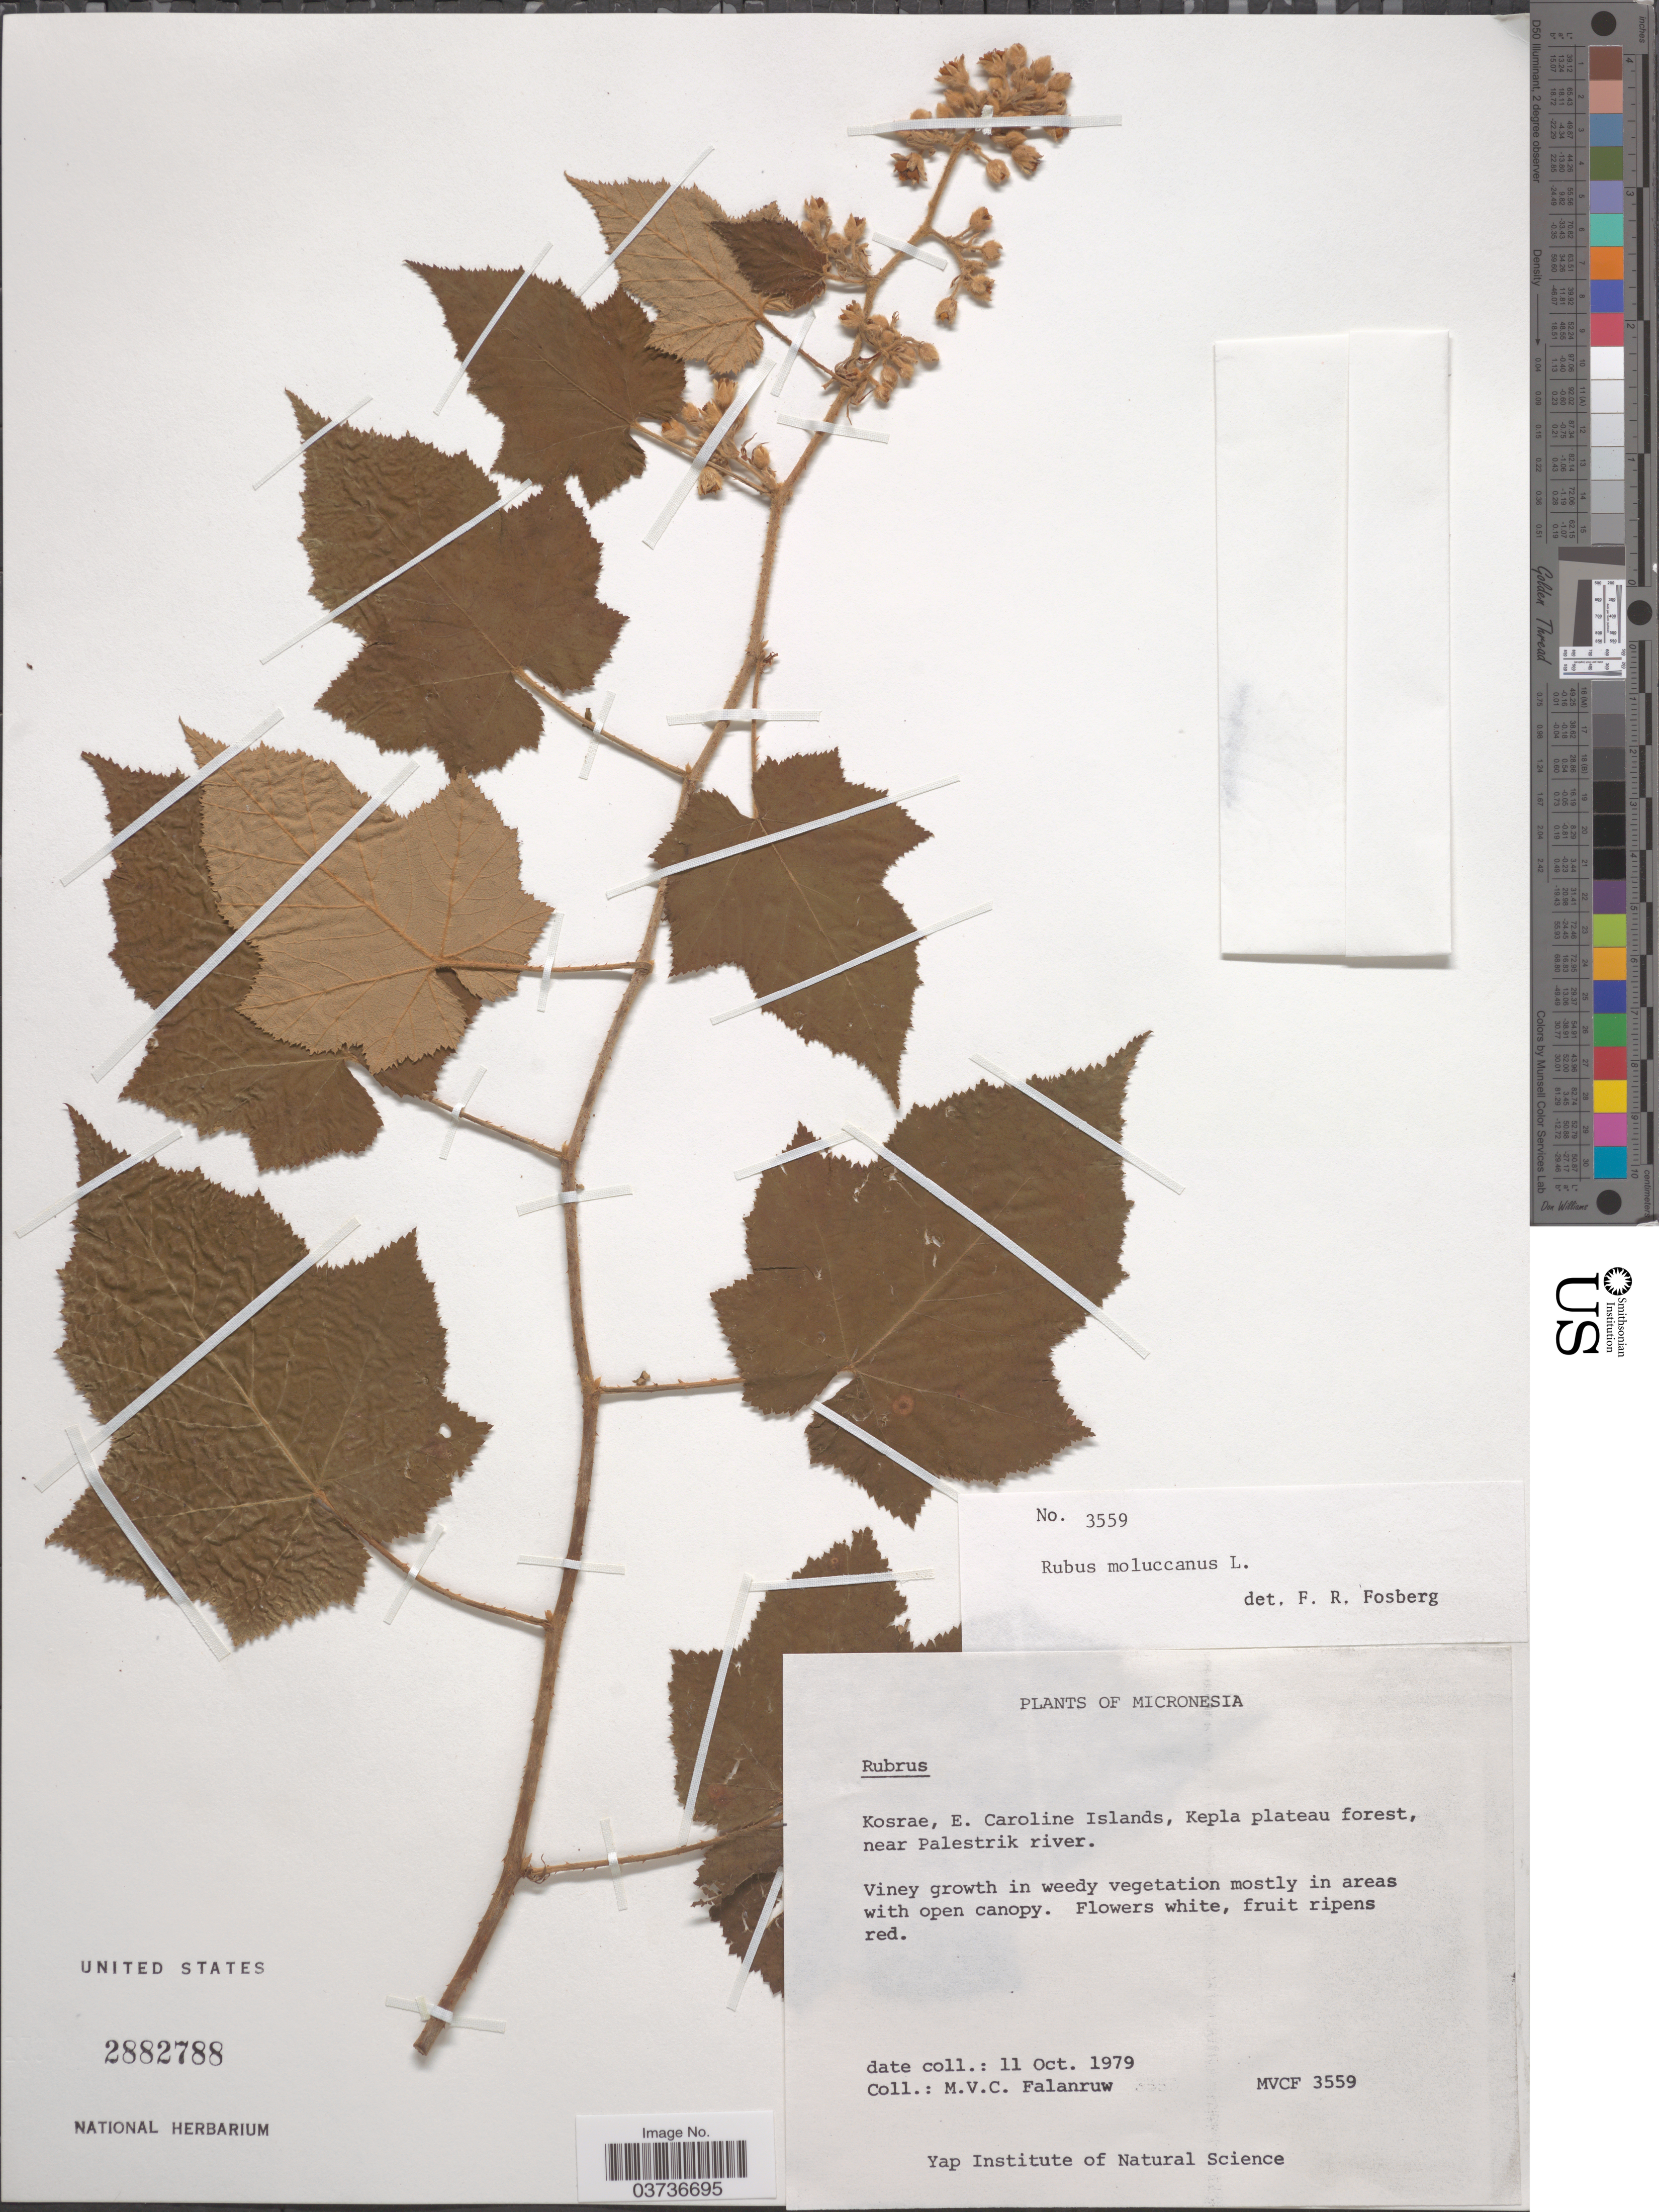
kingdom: Plantae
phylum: Tracheophyta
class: Magnoliopsida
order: Rosales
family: Rosaceae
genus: Rubus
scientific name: Rubus moluccanus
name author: L.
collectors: M. V. Falanruw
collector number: MVCF3559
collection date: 1979-10-11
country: Micronesia, Federated States of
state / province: Kosrae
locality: Micronesia. E, Caroline Islands, Kepla plateau forest, near Palestrik river.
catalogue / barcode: US 2882788